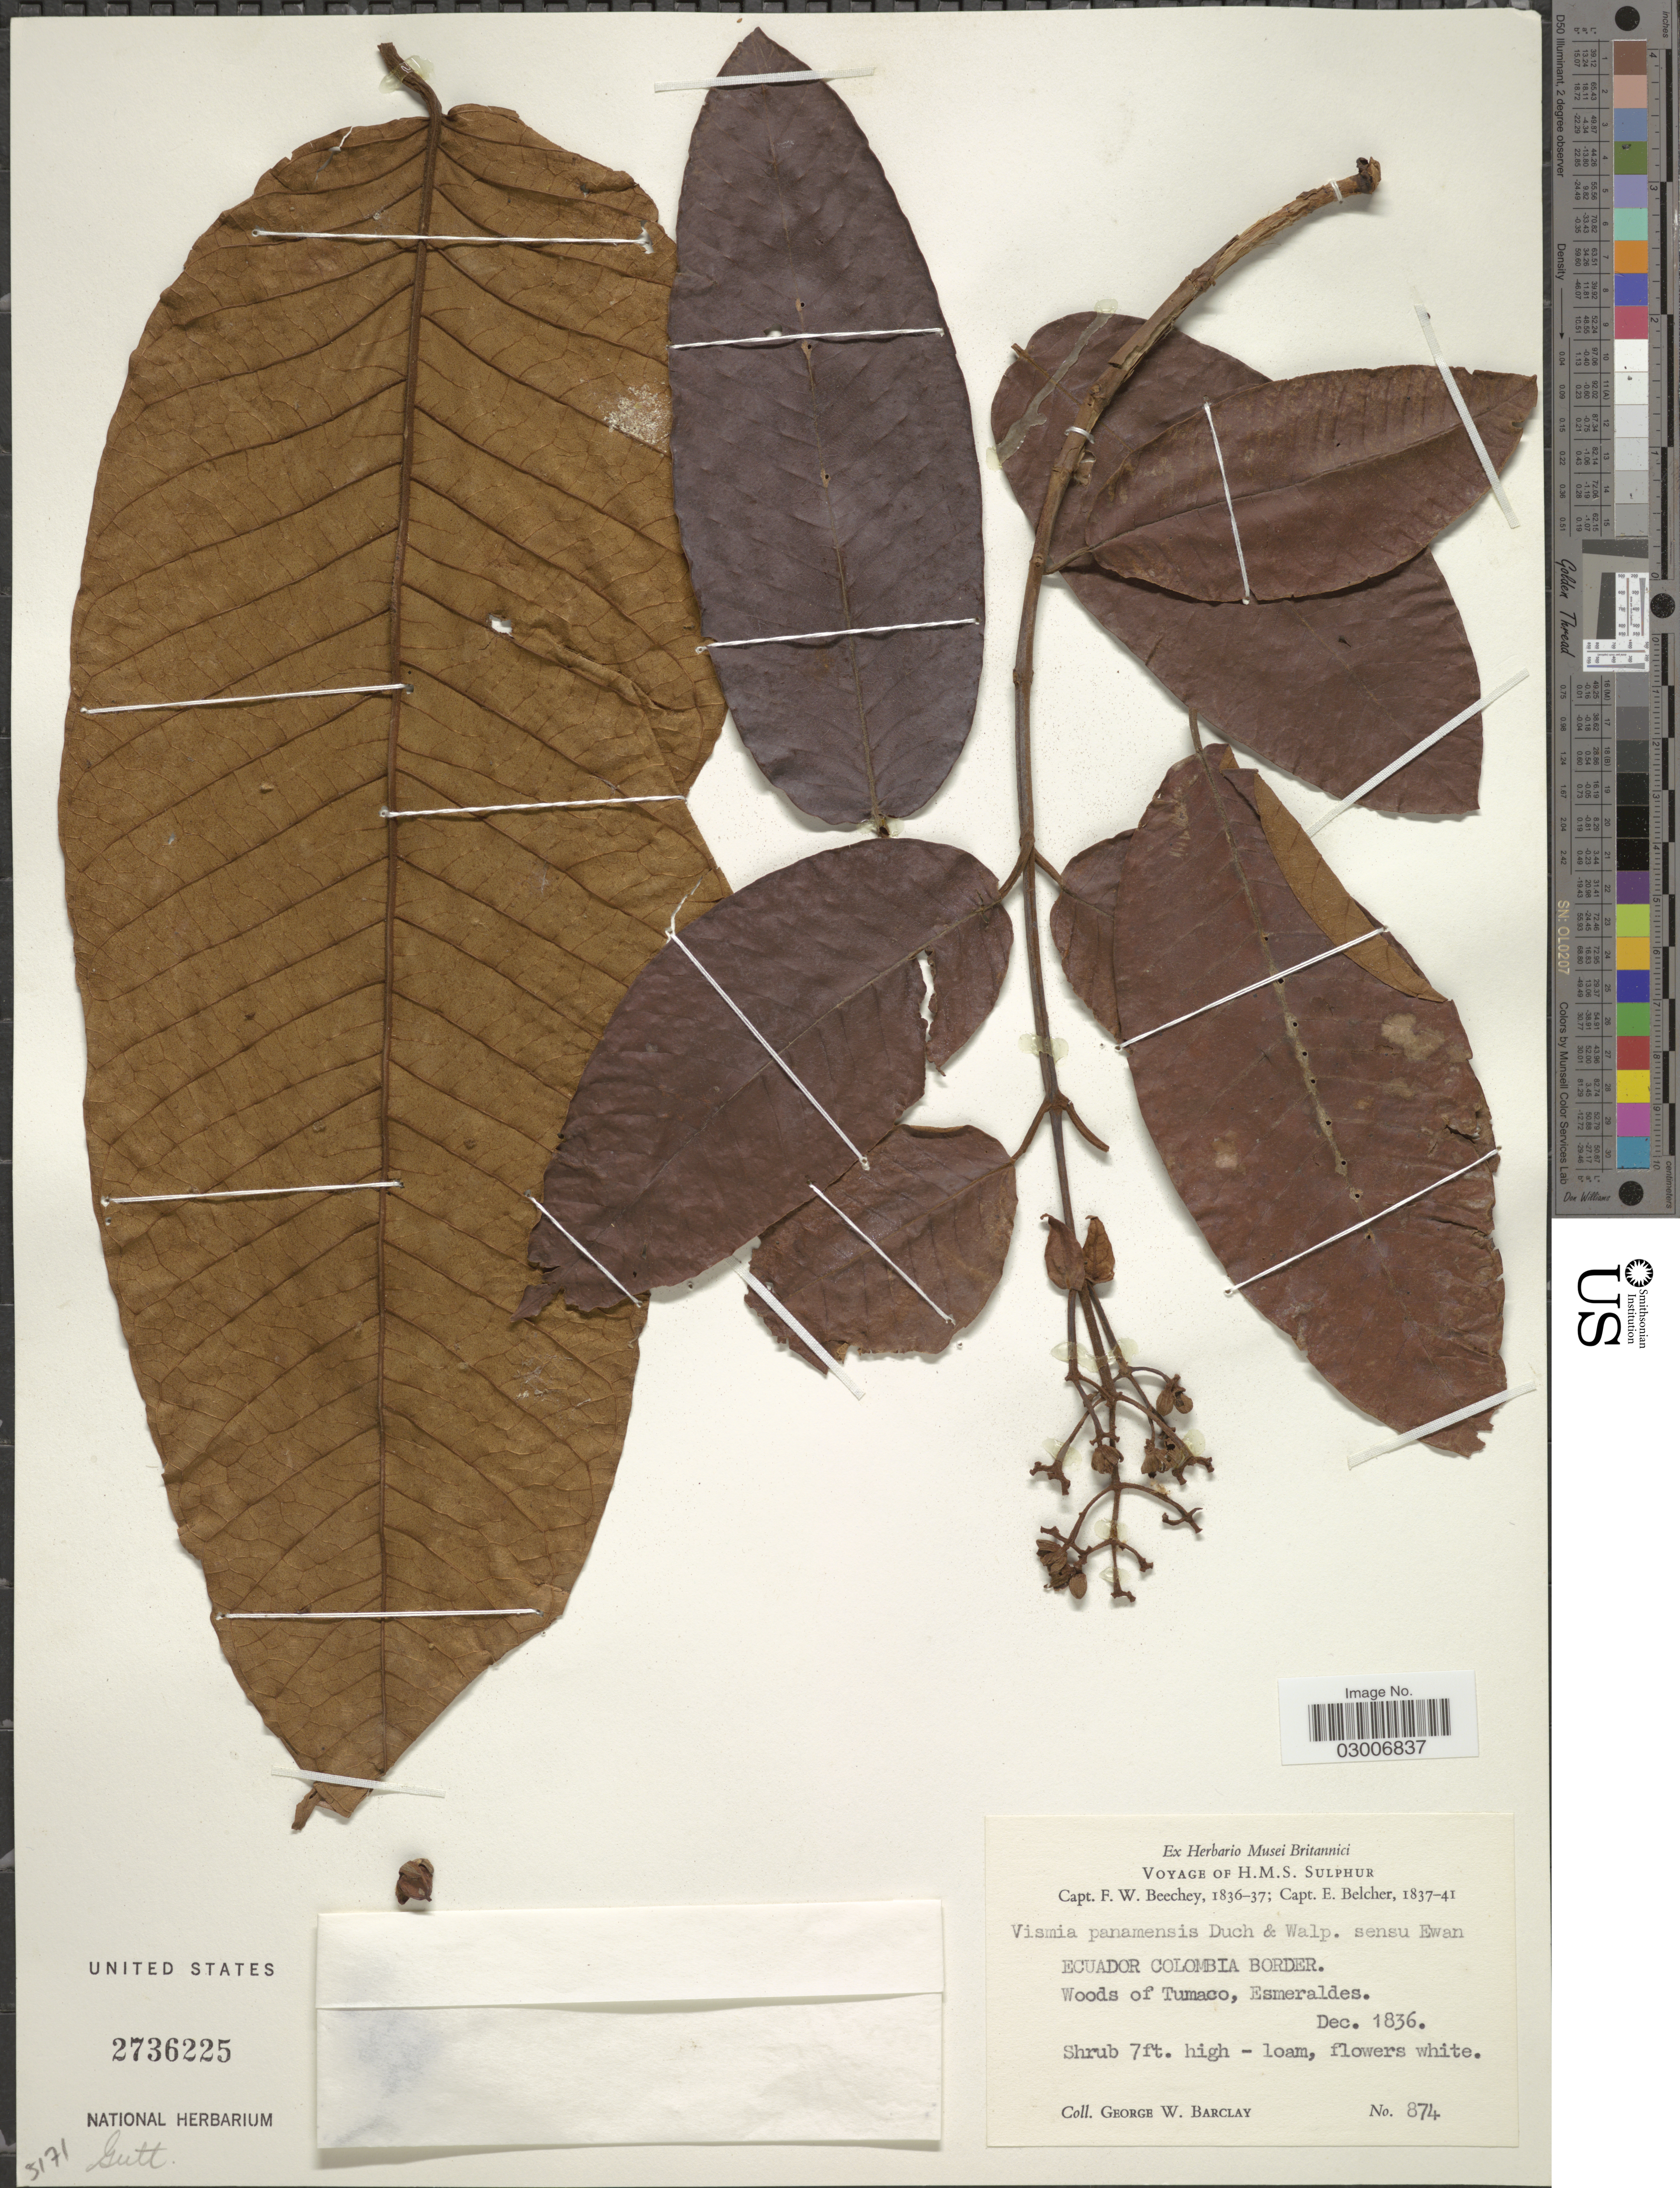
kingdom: Plantae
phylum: Tracheophyta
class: Magnoliopsida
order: Malpighiales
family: Hypericaceae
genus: Vismia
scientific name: Vismia macrophylla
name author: Kunth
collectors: G. W. Barclay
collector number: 874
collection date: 1836-12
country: Ecuador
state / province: Esmeraldas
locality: Ecuador Colombia Border. Woods of Tumaco, Esmeraldes.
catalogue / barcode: US 2736225